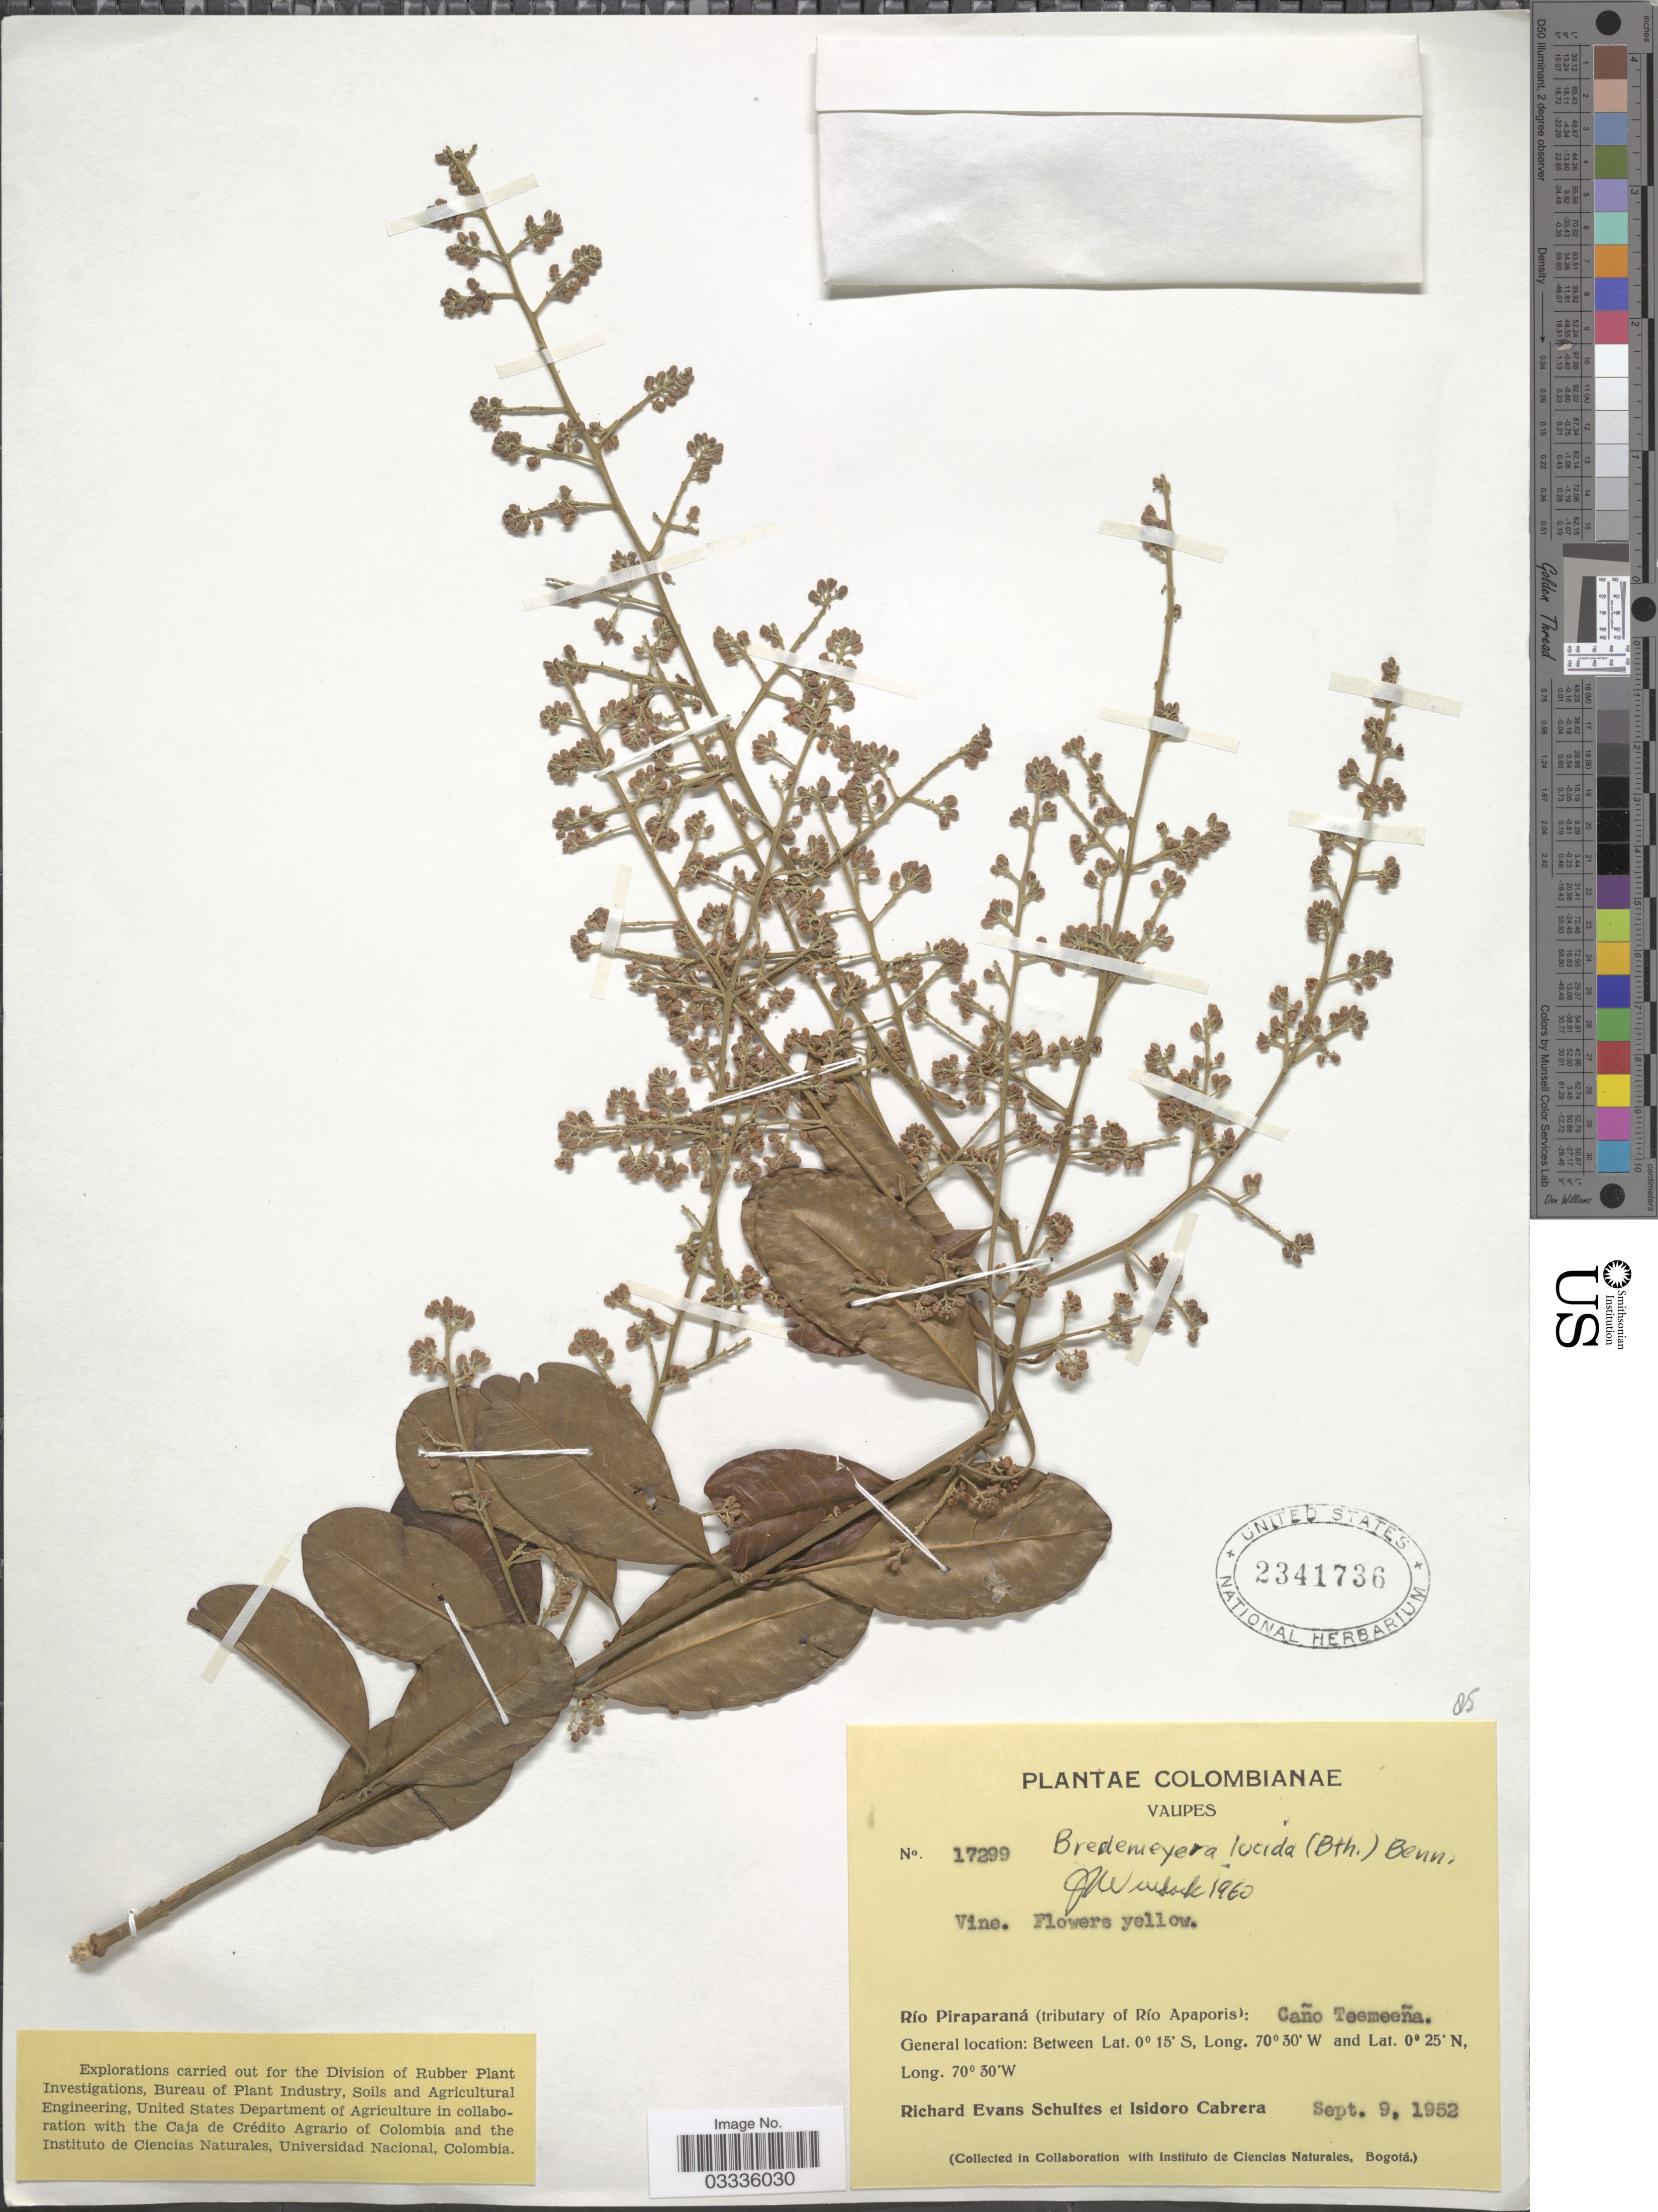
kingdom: Plantae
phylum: Tracheophyta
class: Magnoliopsida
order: Fabales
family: Polygalaceae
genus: Bredemeyera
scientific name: Bredemeyera lucida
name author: (Benth.) Klotzsch ex Hassk.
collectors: R. E. Schultes & I. Cabrera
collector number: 17299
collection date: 1952-09-09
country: Colombia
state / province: Vaupés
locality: Río Piraparaná (tributary of Río Apaporis): Caño Teemeeña.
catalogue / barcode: US 2341736